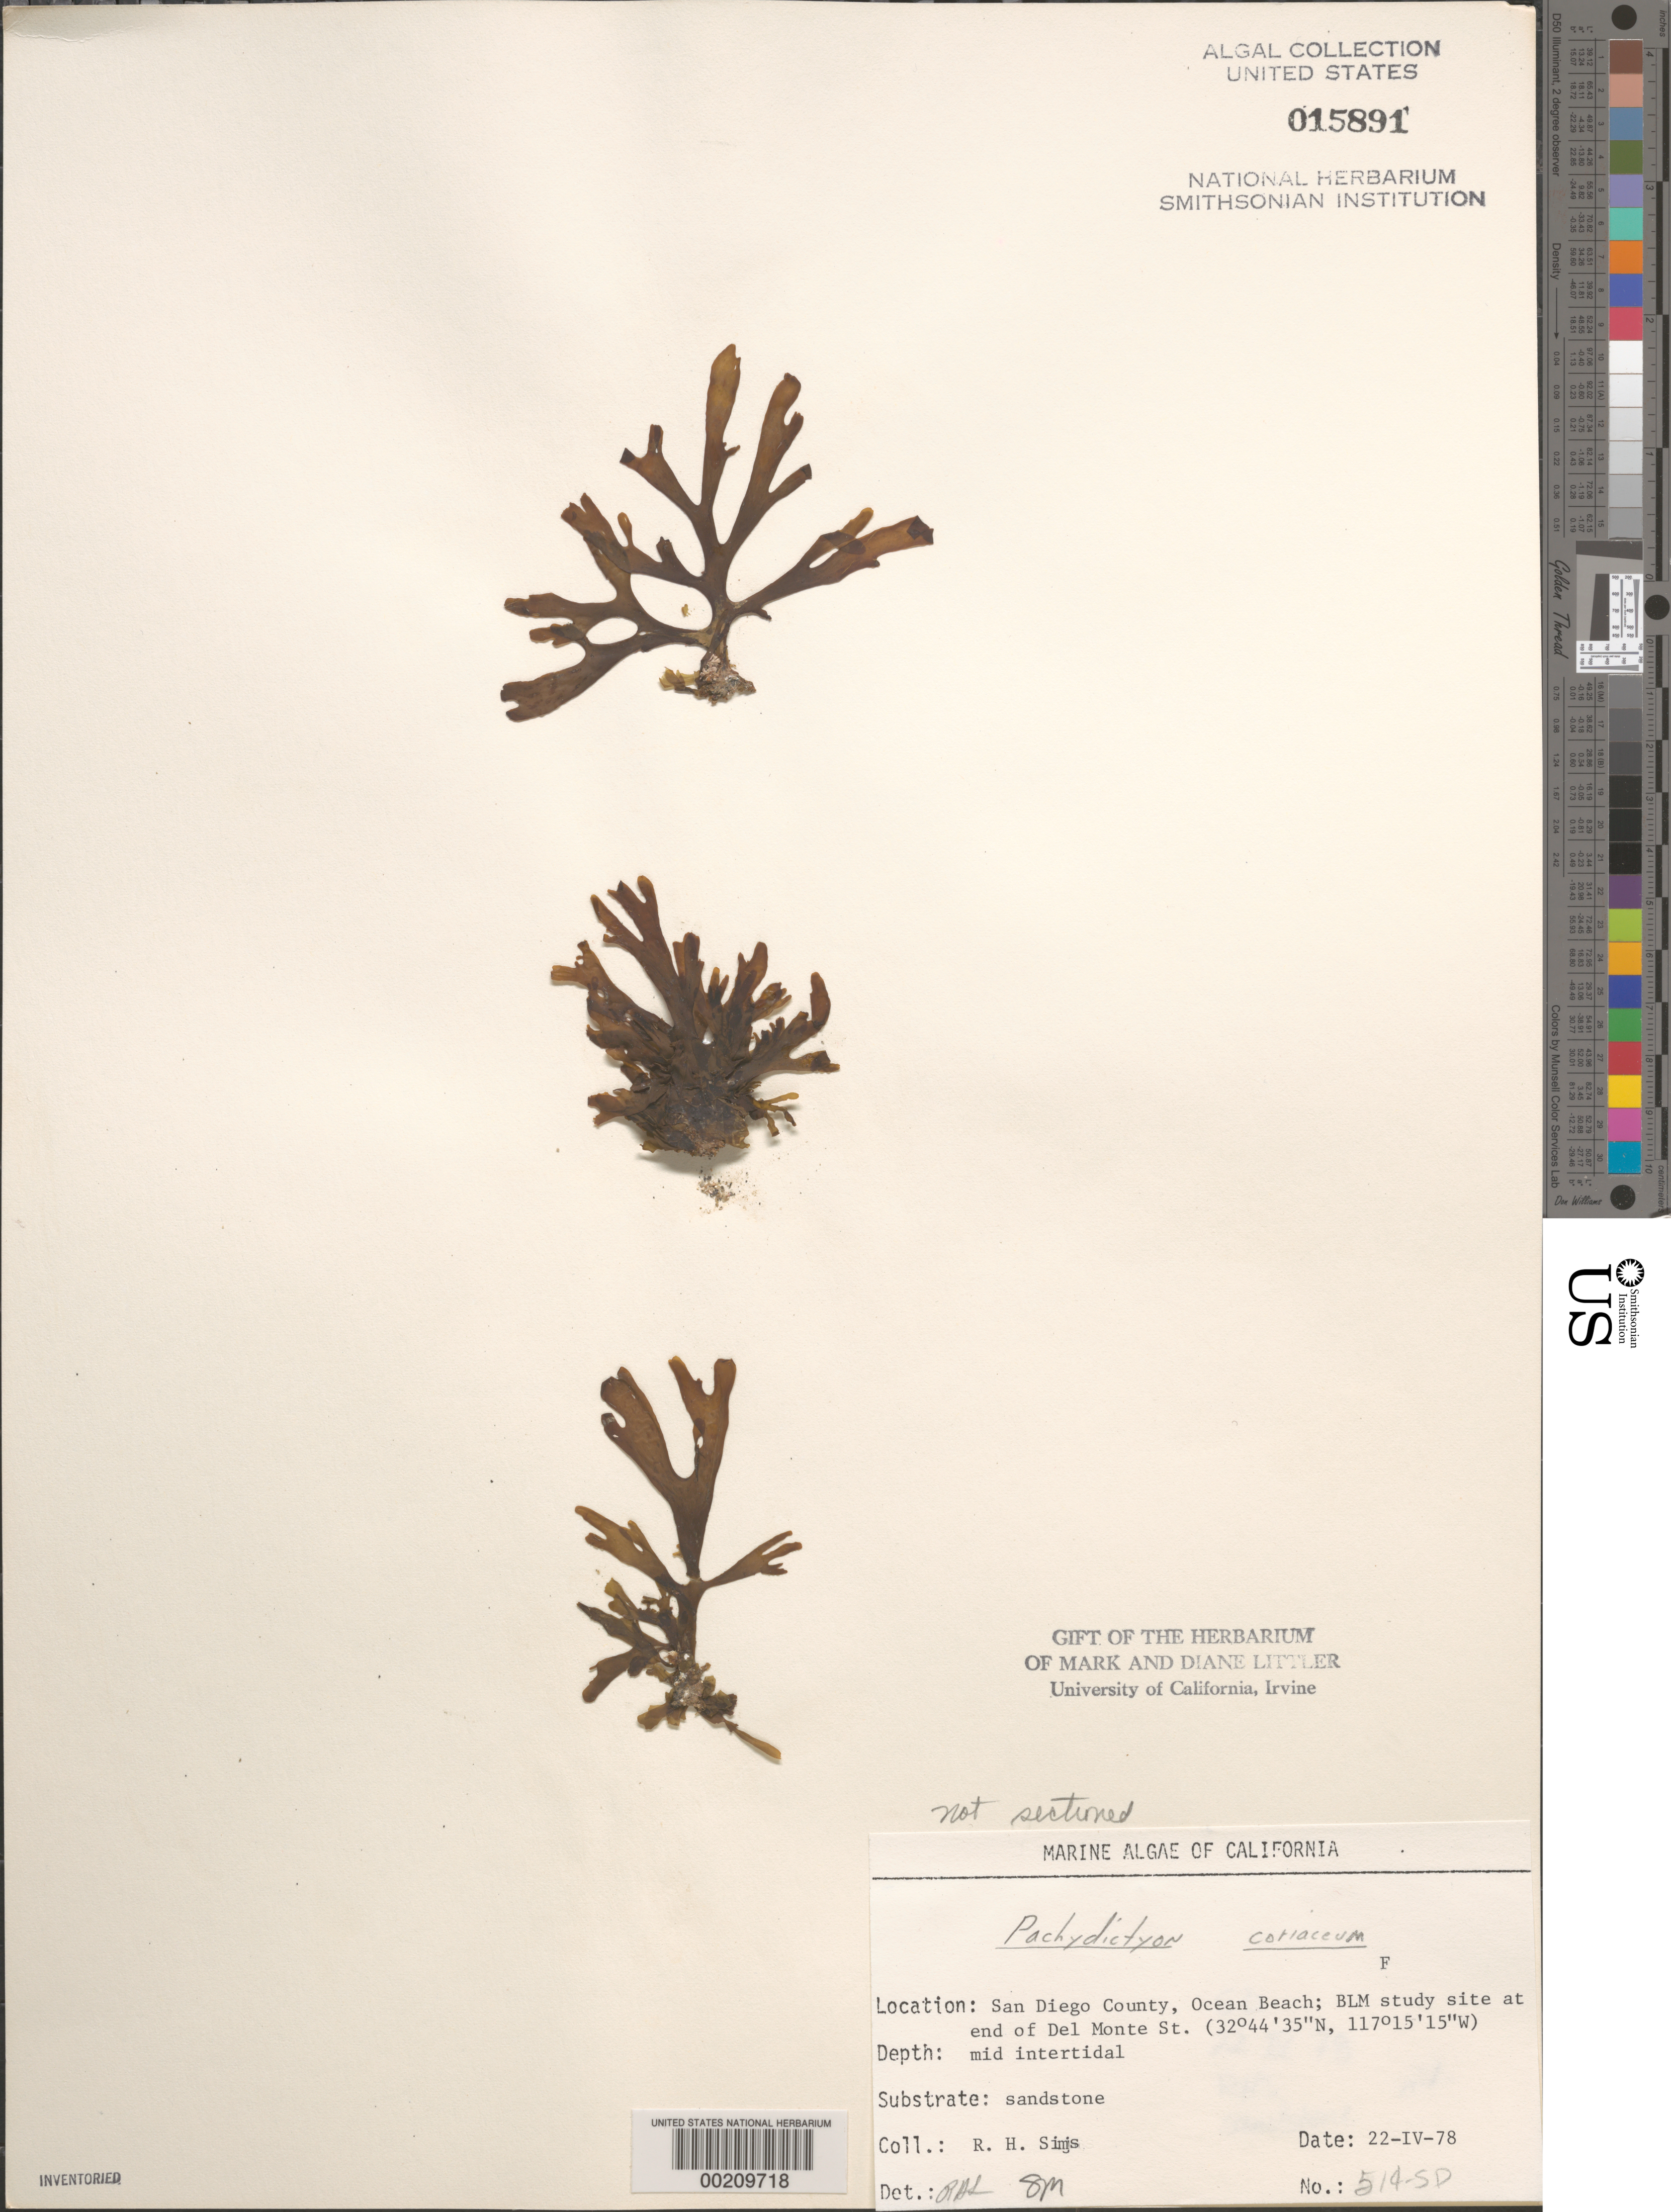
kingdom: Chromista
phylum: Ochrophyta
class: Phaeophyceae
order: Dictyotales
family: Dictyotaceae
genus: Pachydictyon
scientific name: Pachydictyon coriaceum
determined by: Sims, Robert H.; Murray, S. N.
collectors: R. H. Sims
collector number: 514-sd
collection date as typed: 22 Apr 1978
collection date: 1978-04-22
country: United States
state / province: California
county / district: San Diego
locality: Ocean Beach, end of Del Monte Street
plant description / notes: BLM-SOCALBIGHT Rocky Intertidal Survey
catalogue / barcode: US 15891